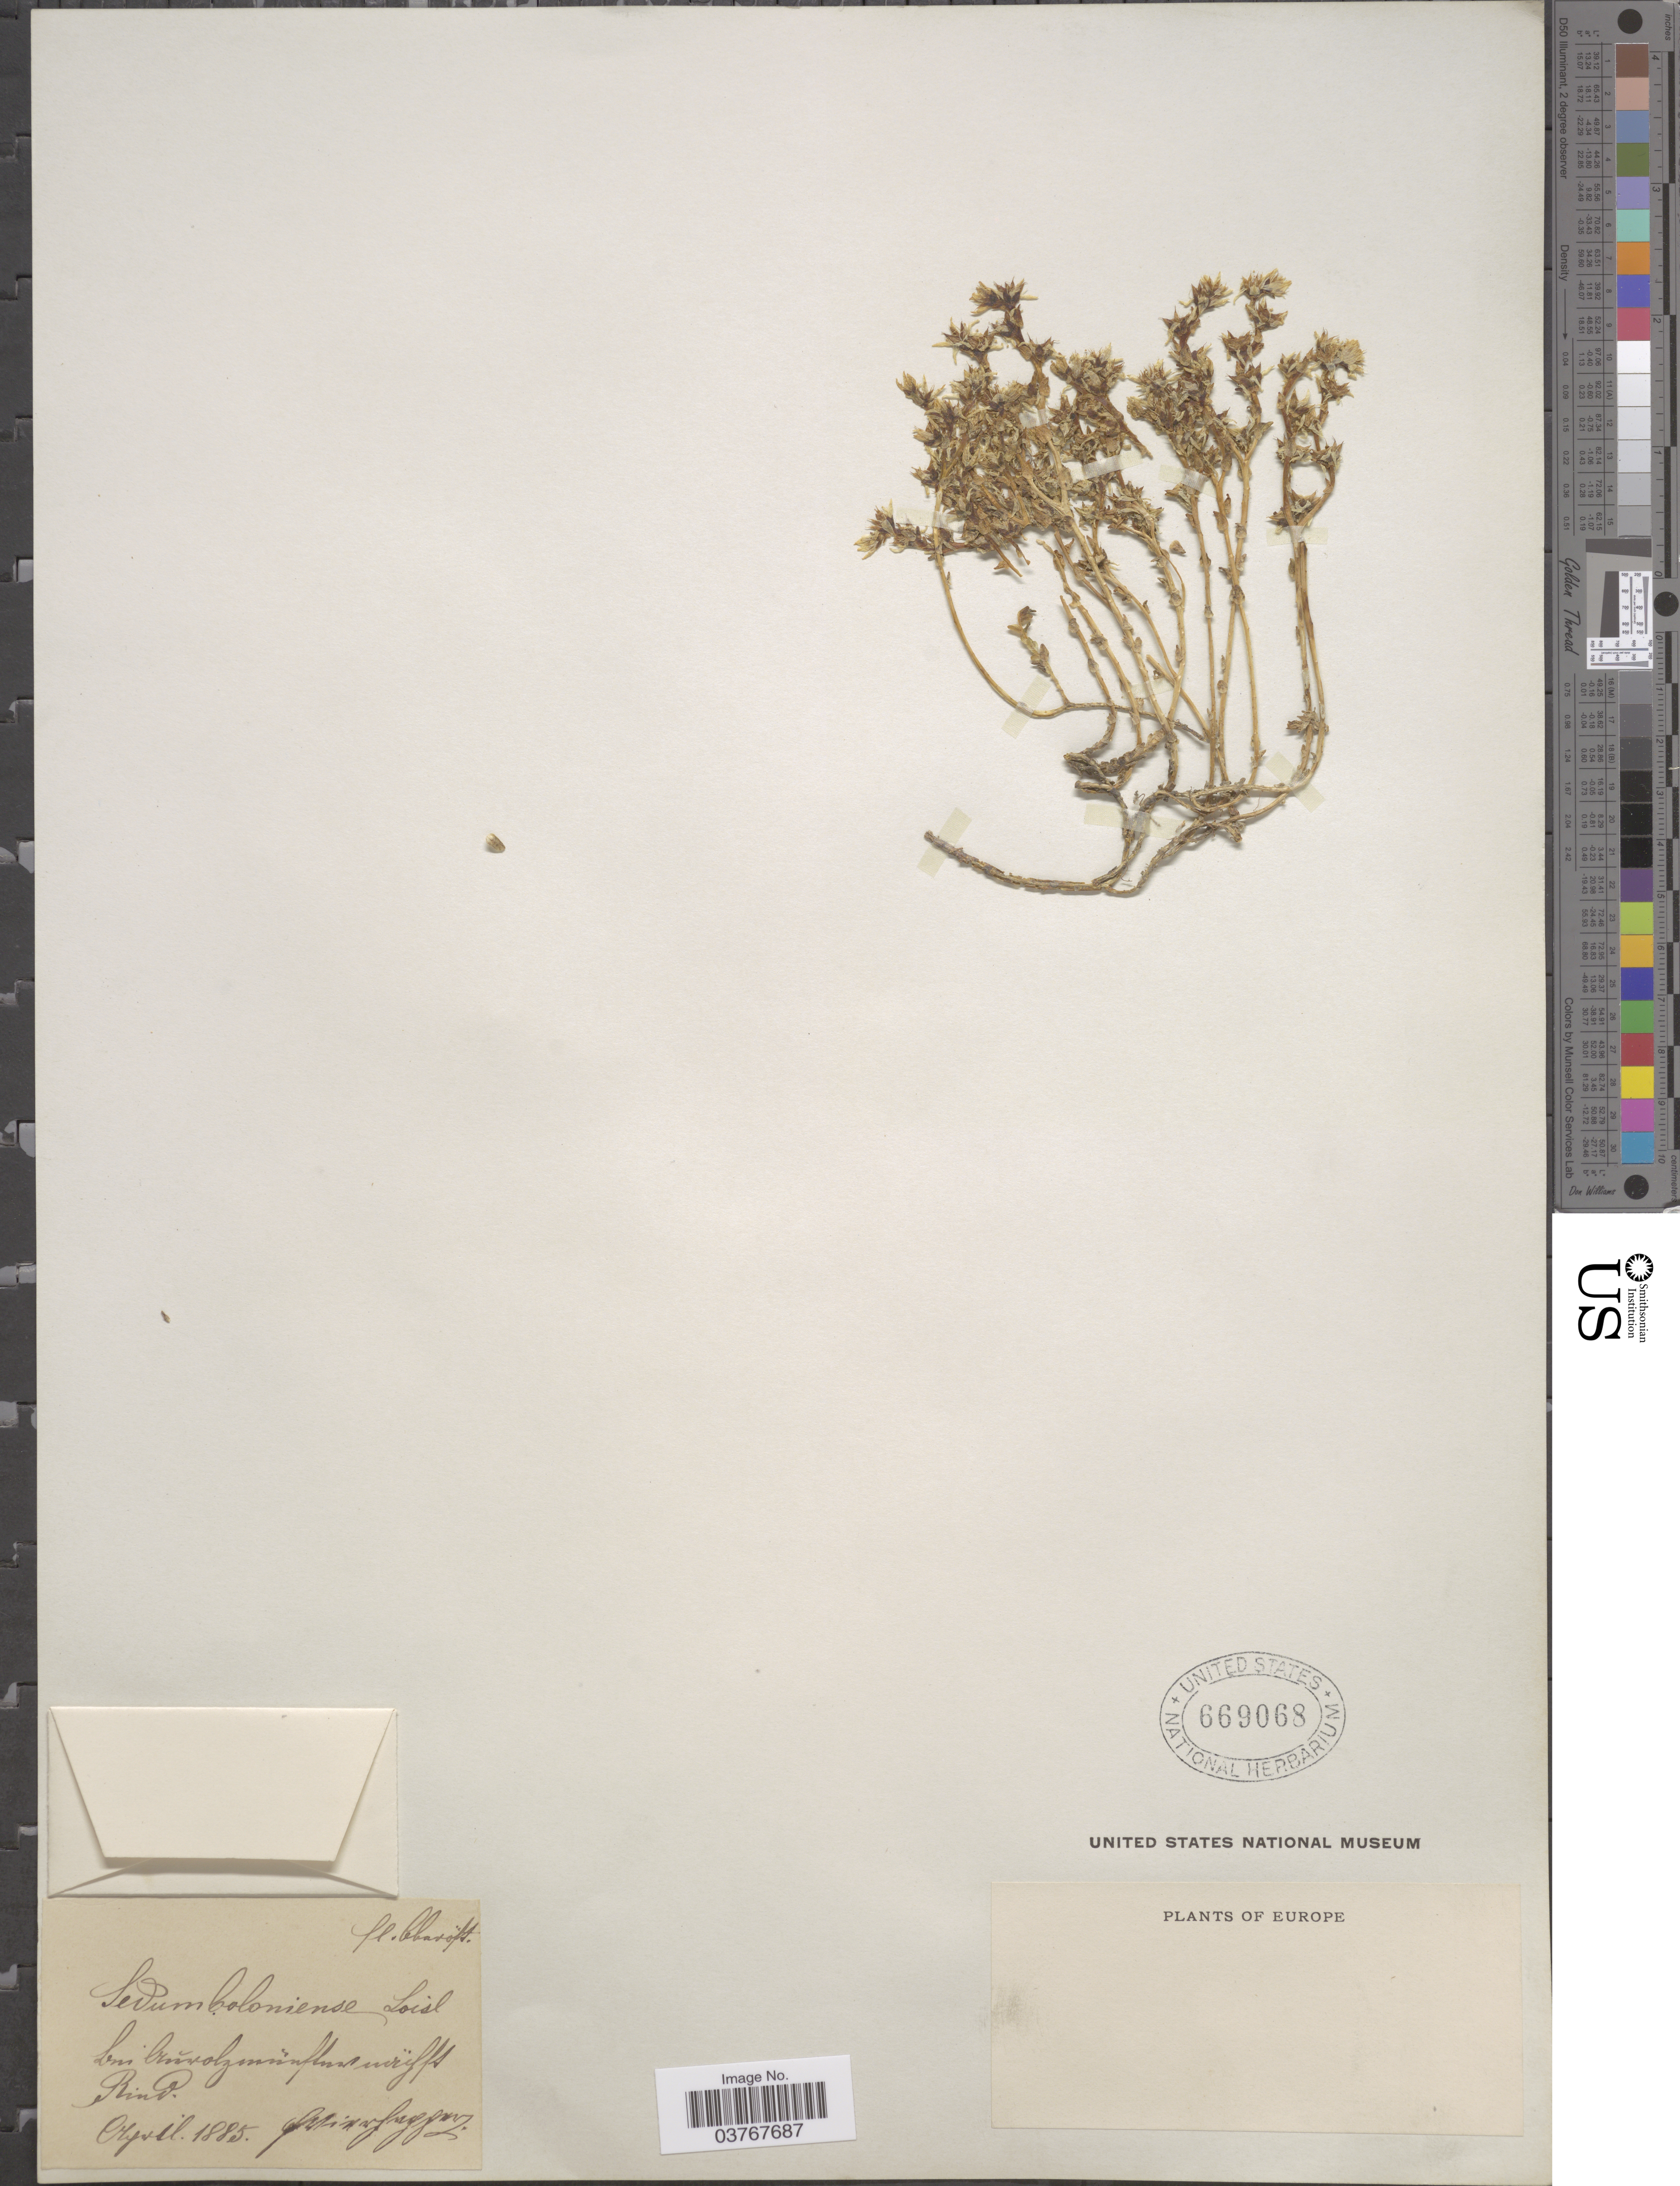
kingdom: Plantae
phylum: Tracheophyta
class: Magnoliopsida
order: Saxifragales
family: Crassulaceae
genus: Sedum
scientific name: Sedum boloniense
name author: Loisel.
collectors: F. Vierhapper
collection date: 1885-04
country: Austria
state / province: Oberosterreich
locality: Fl. Oberöst., bei Aurolzmünster nächst Ried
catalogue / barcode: US 669068